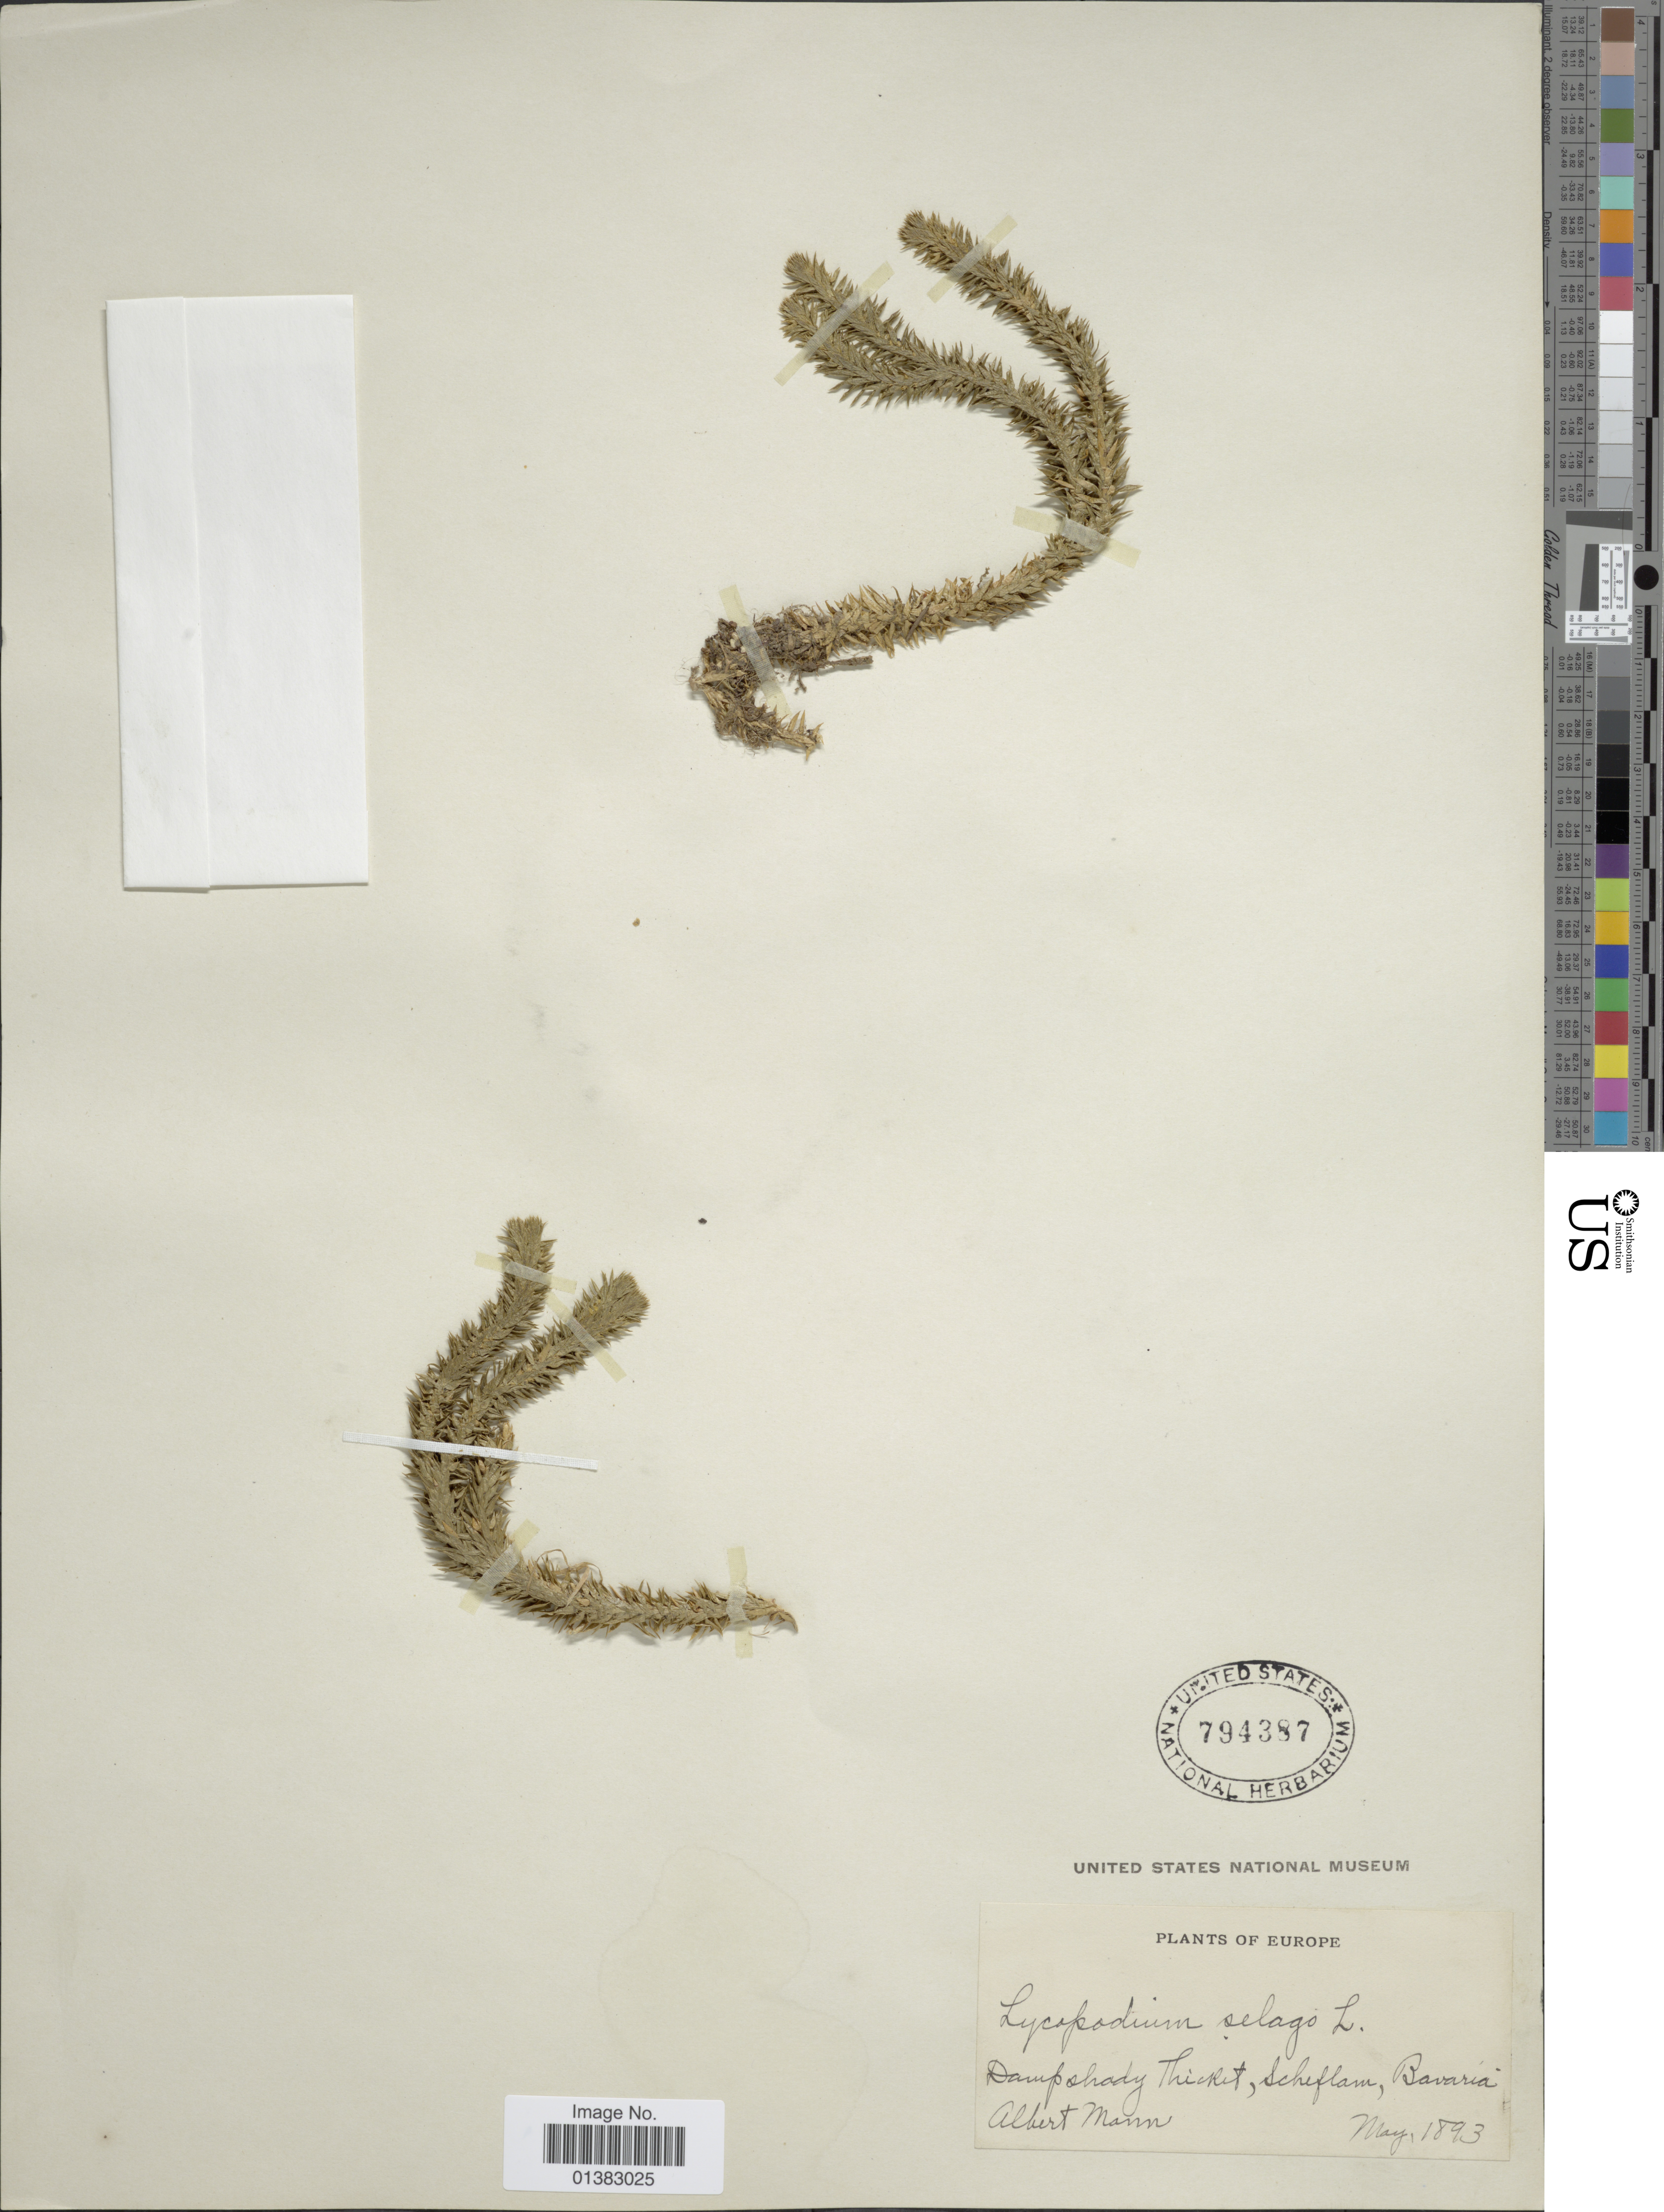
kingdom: Plantae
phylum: Tracheophyta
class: Lycopodiopsida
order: Lycopodiales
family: Lycopodiaceae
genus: Huperzia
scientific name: Huperzia selago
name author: (L.) Bernh. ex Schrank & Mart.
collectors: A. Mann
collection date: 1893-05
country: Germany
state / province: Bayern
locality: Damp shady thicket, Scheflam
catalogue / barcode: US 794387